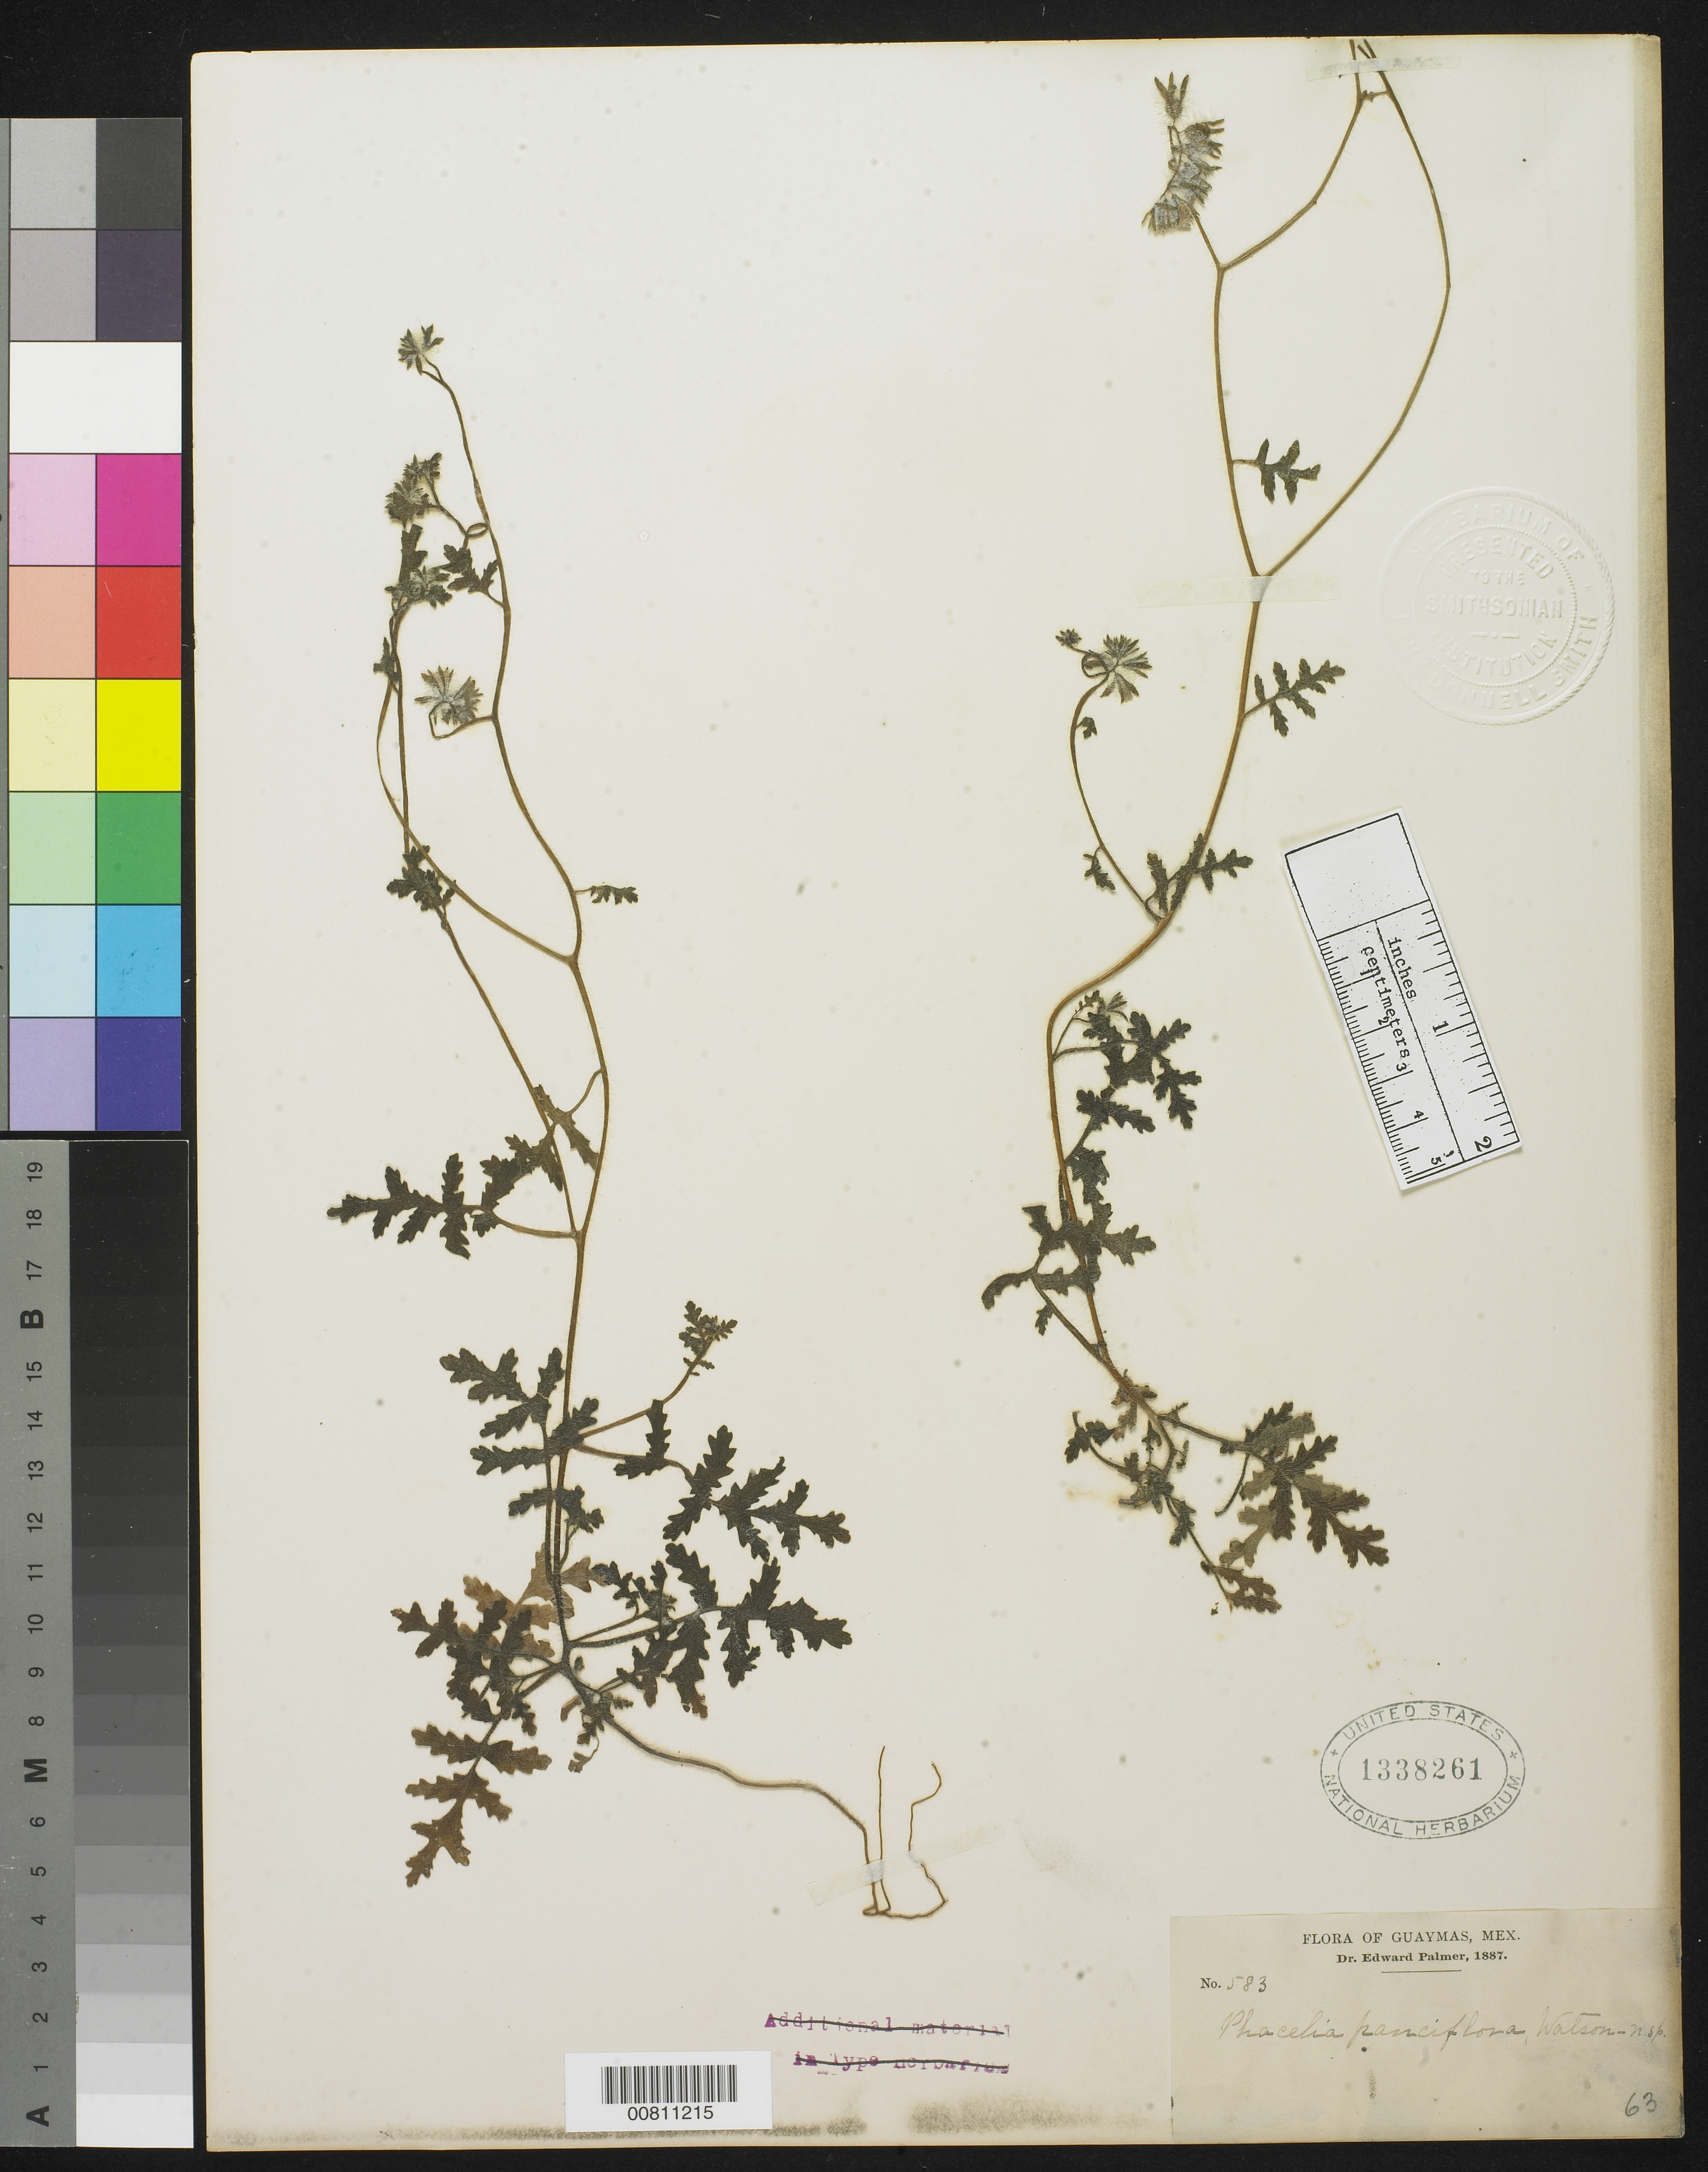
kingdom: Plantae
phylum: Tracheophyta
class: Magnoliopsida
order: Boraginales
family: Hydrophyllaceae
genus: Phacelia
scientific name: Phacelia pauciflora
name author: S. Watson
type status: Type Collection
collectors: E. Palmer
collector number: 583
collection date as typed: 1887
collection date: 1887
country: Mexico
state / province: Sonora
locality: Guaymas.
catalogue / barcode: US 1338261